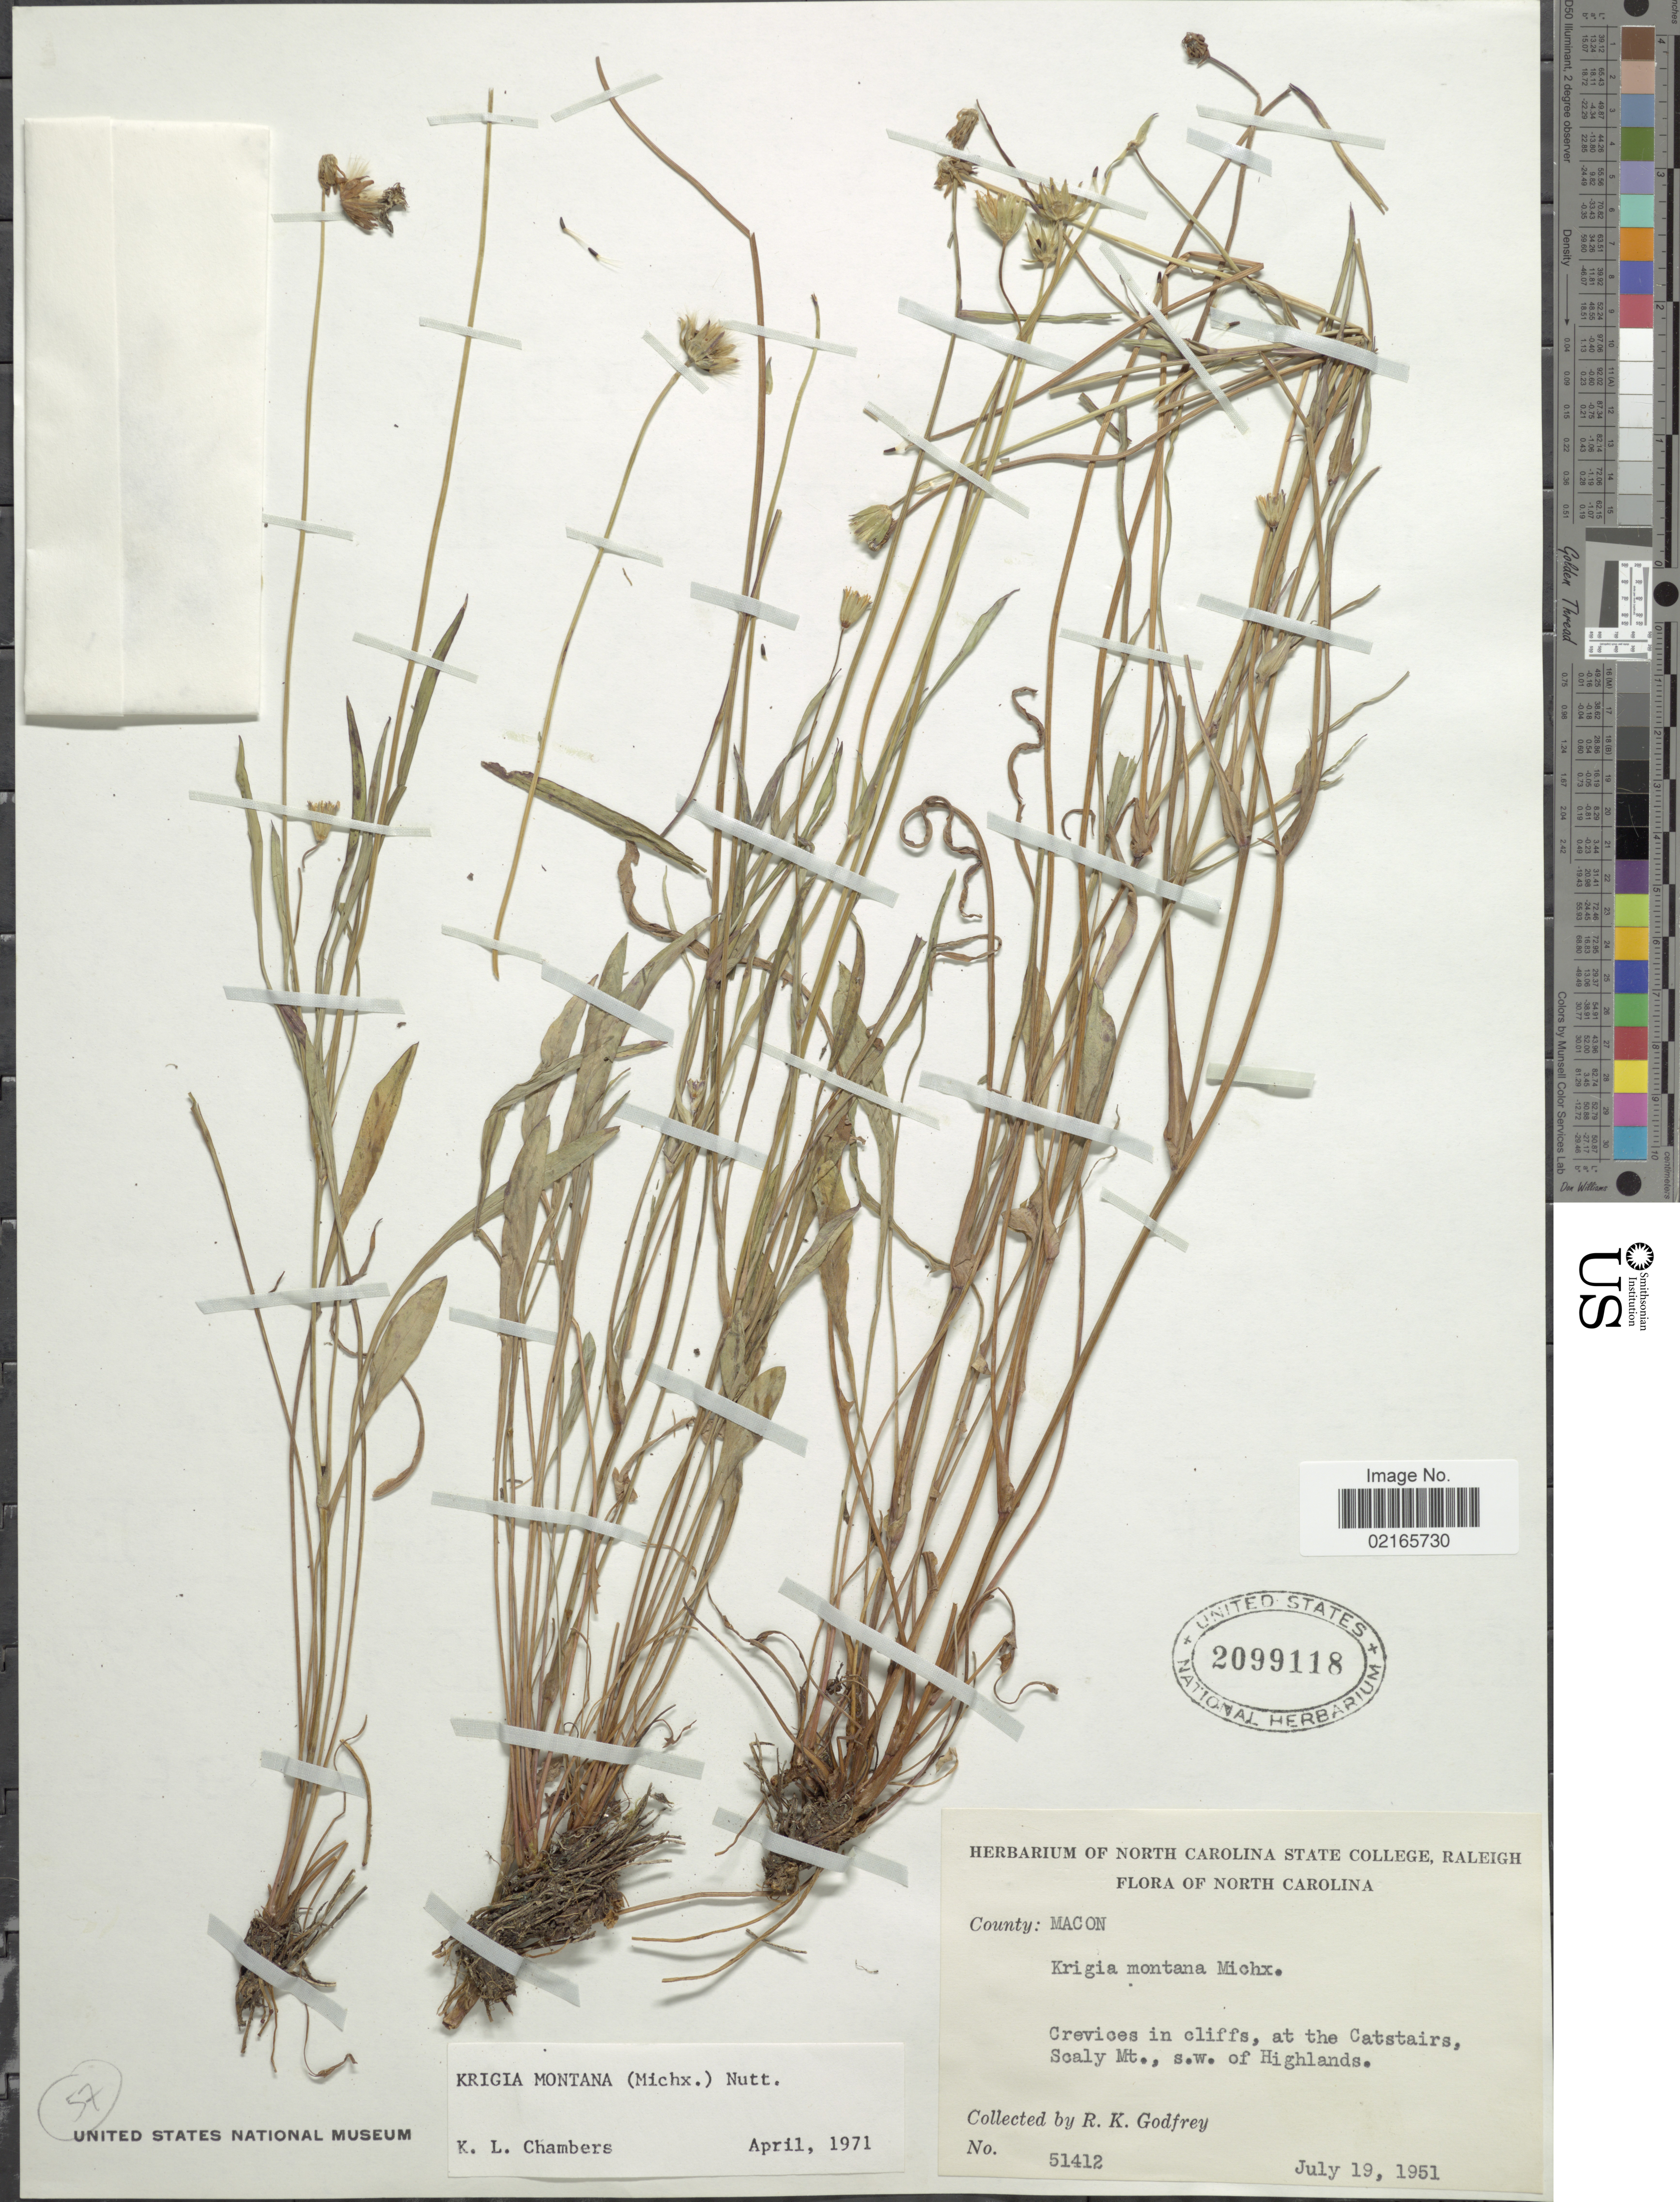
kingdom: Plantae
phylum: Tracheophyta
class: Magnoliopsida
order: Asterales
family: Asteraceae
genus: Krigia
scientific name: Krigia montana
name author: Nutt.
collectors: R. K. Godfrey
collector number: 51412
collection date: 1951-07-19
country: United States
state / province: North Carolina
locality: County: Macon, crevices in cliffs, at the Catstairs, Scalty Mt., s.w. of Highlands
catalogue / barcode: US 209918